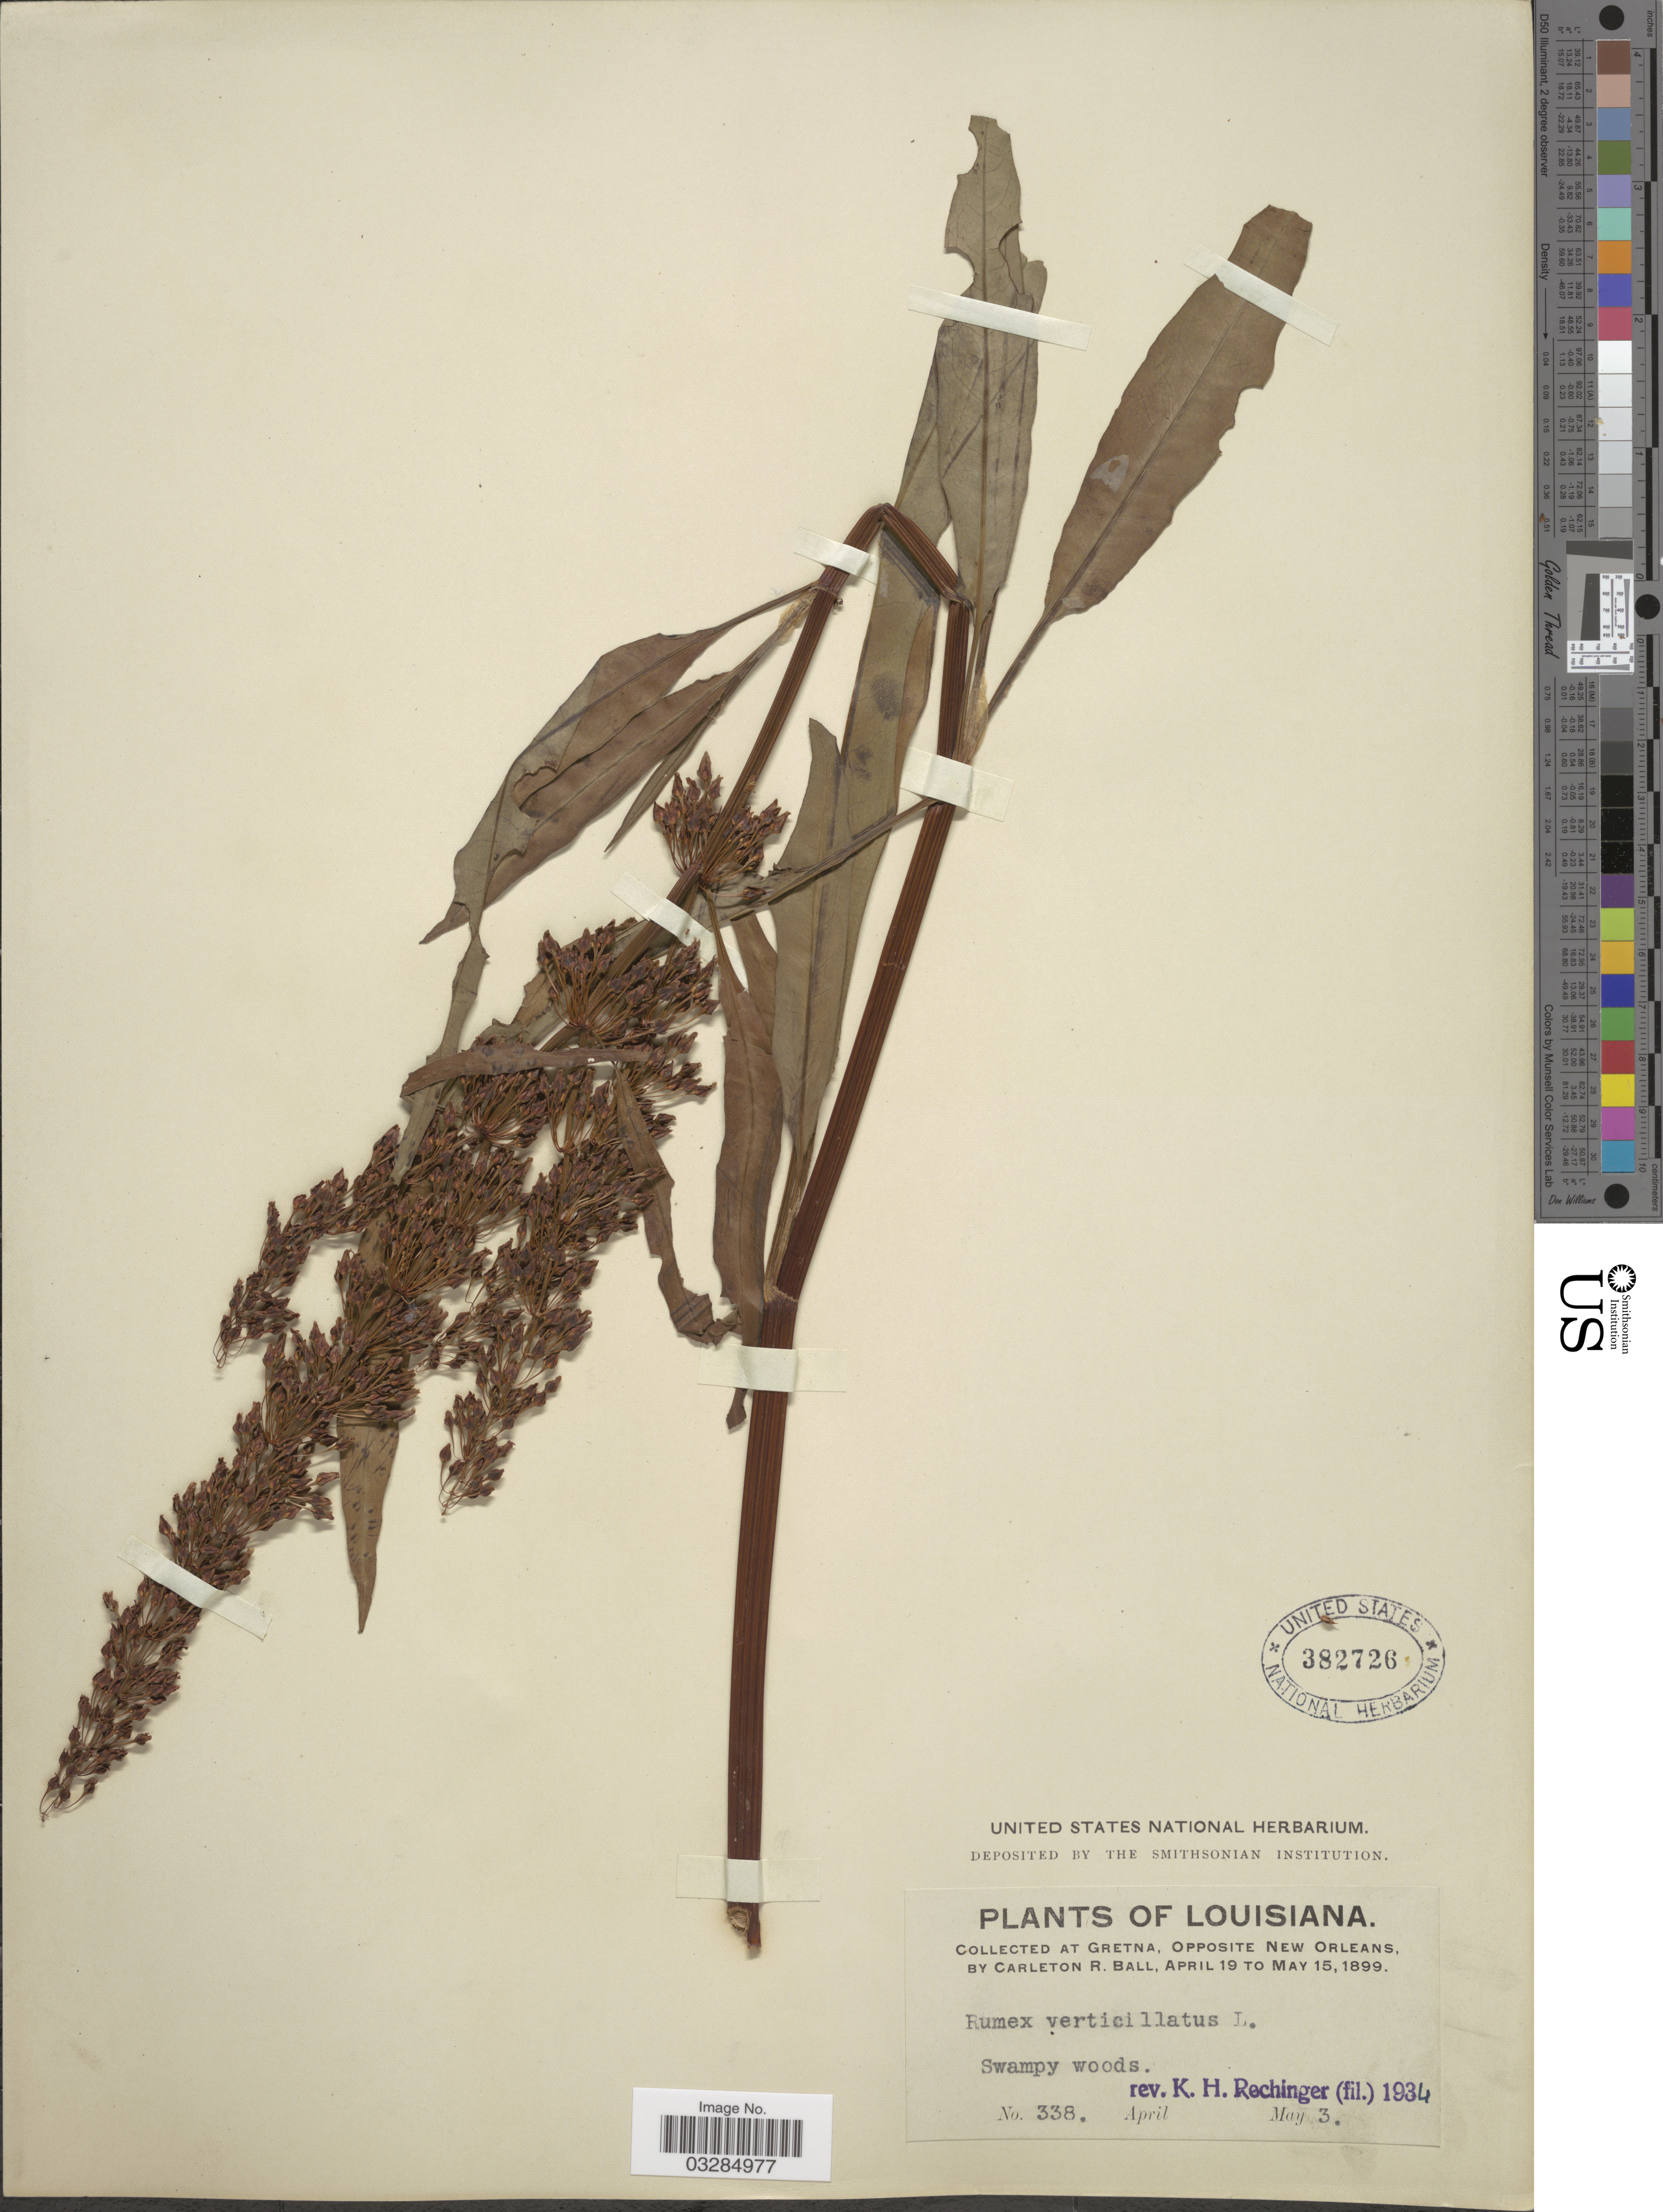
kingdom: Plantae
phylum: Tracheophyta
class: Magnoliopsida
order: Caryophyllales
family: Polygonaceae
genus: Rumex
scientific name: Rumex verticillatus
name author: L.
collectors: C. R. Ball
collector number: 338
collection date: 1899-05-03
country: United States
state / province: Louisiana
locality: At Gretna, opposite New Orleans.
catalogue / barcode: US 382726